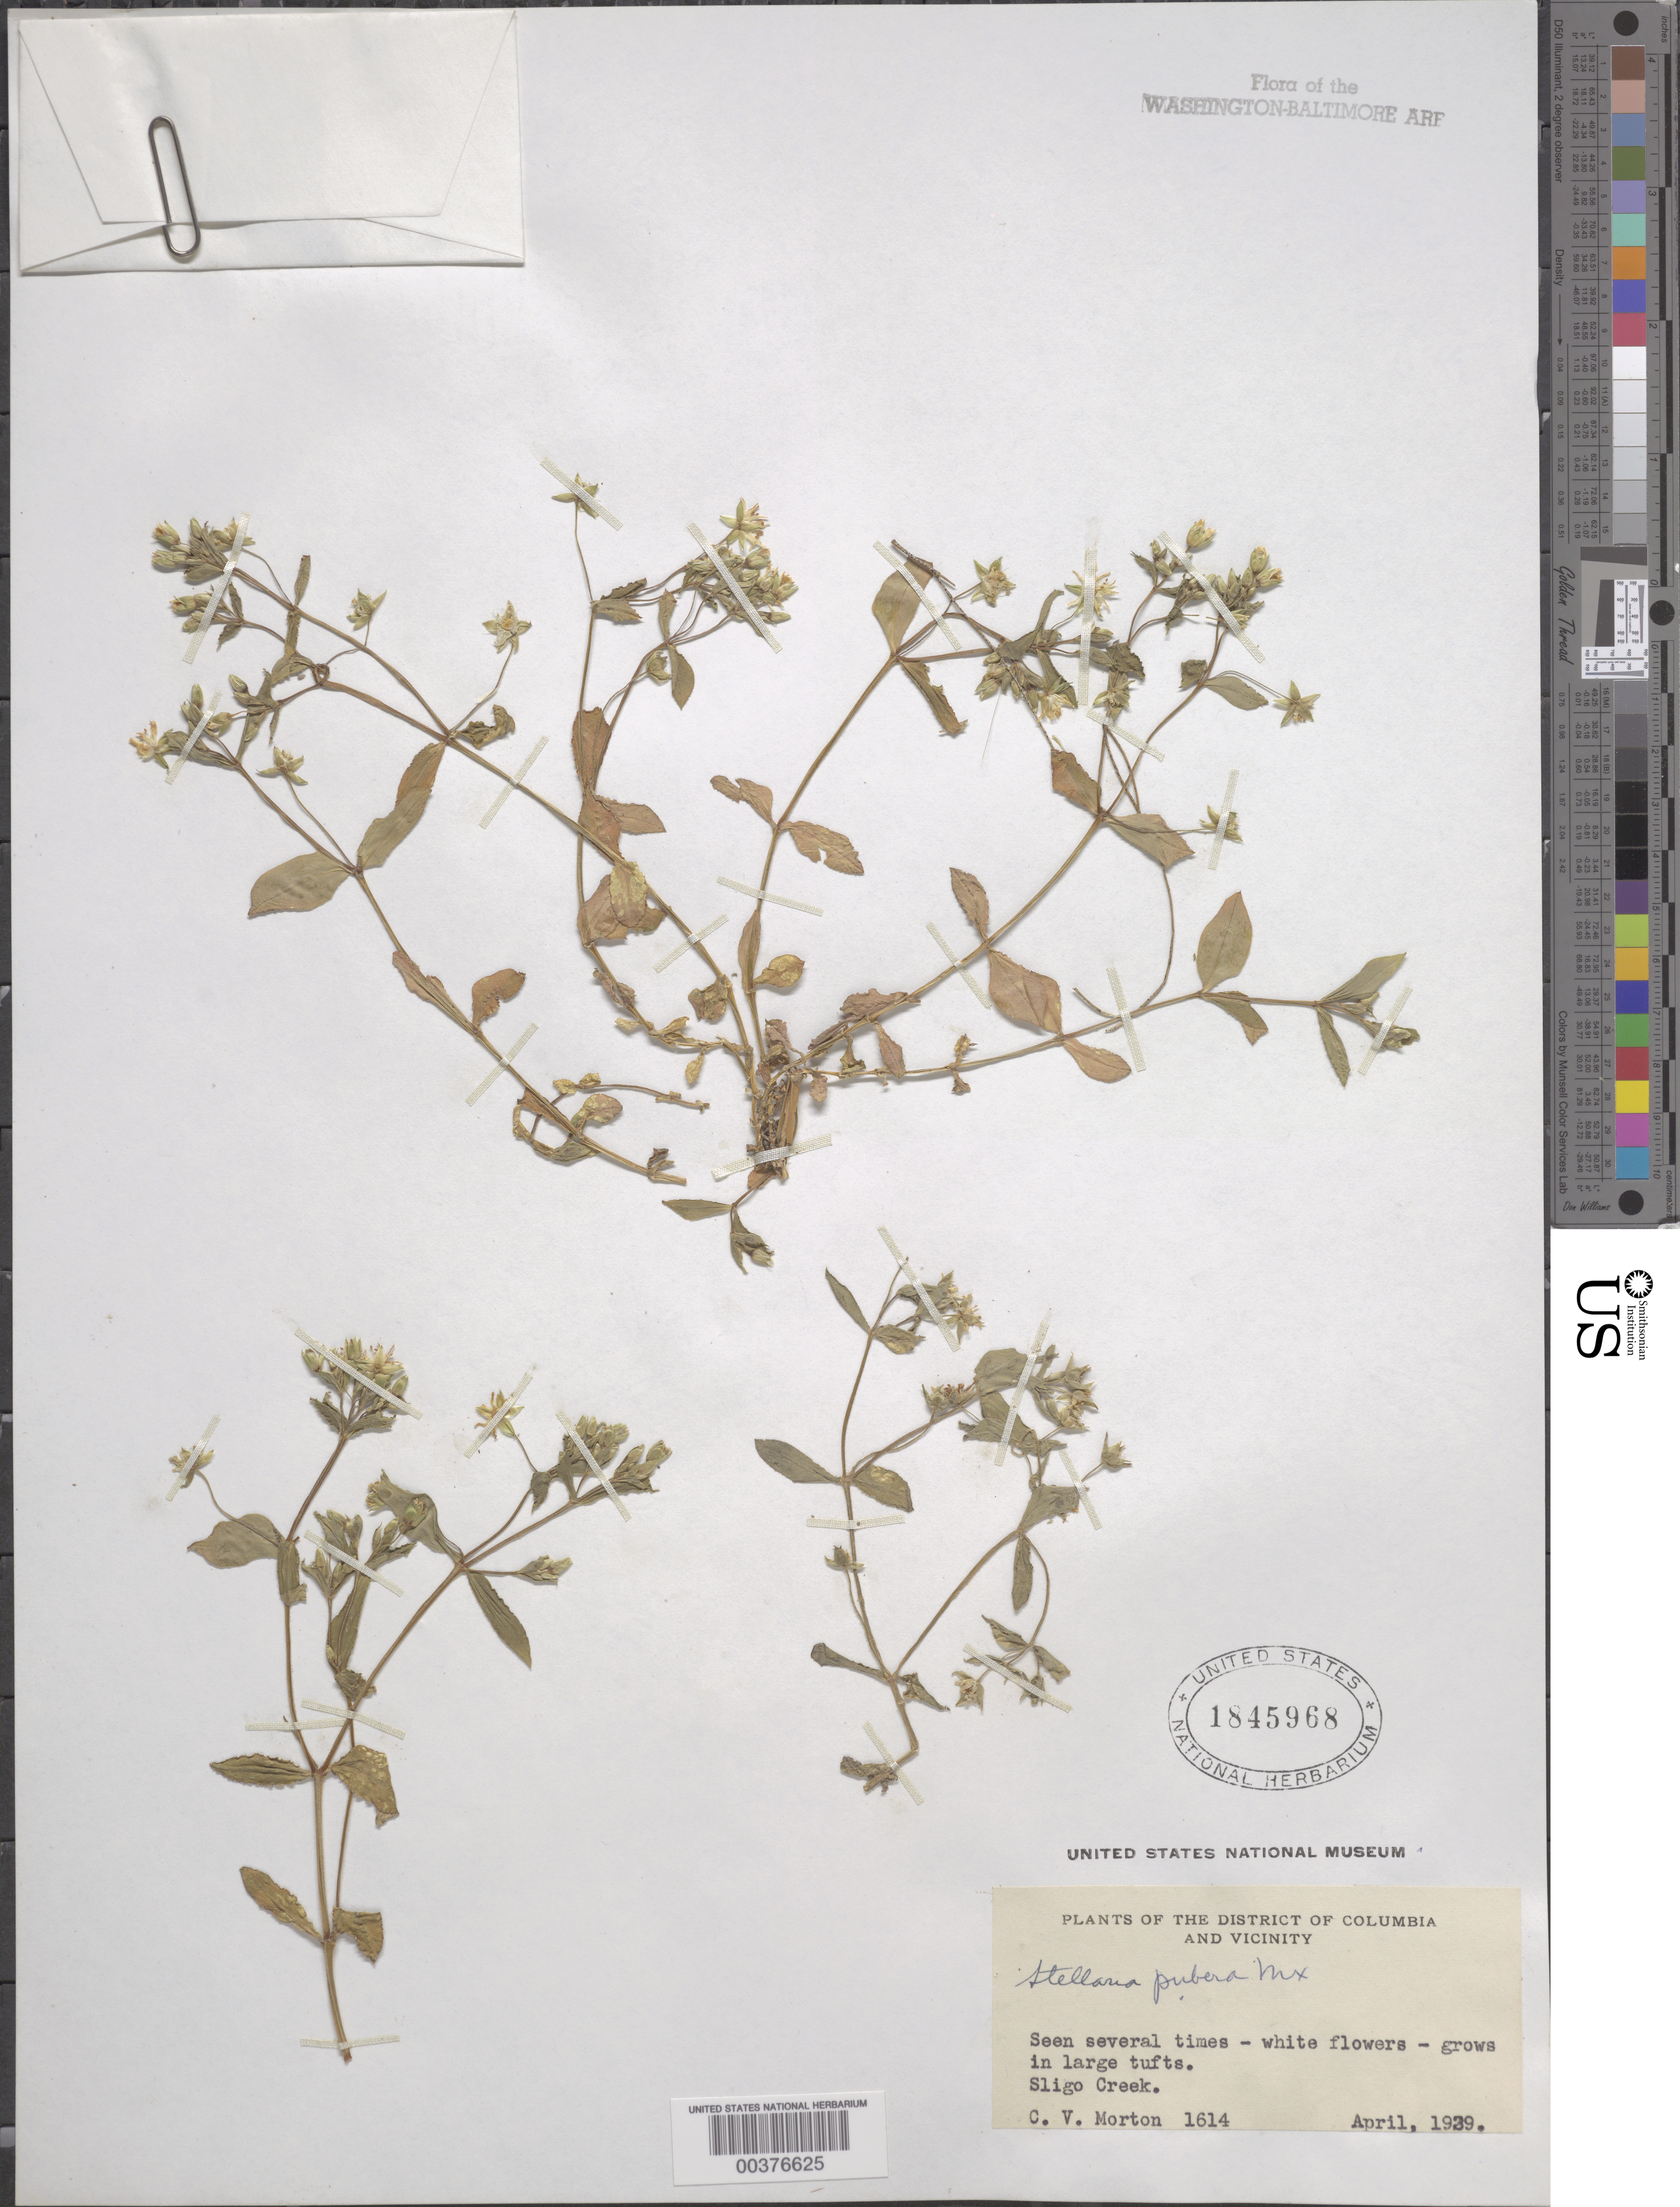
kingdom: Plantae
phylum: Tracheophyta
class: Magnoliopsida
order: Caryophyllales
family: Caryophyllaceae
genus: Stellaria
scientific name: Stellaria pubera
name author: Michx.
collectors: C. V. Morton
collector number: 1614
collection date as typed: Apr 1939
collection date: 1939-04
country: United States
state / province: Maryland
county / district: Prince George's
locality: Sligo Creek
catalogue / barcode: US 1845968